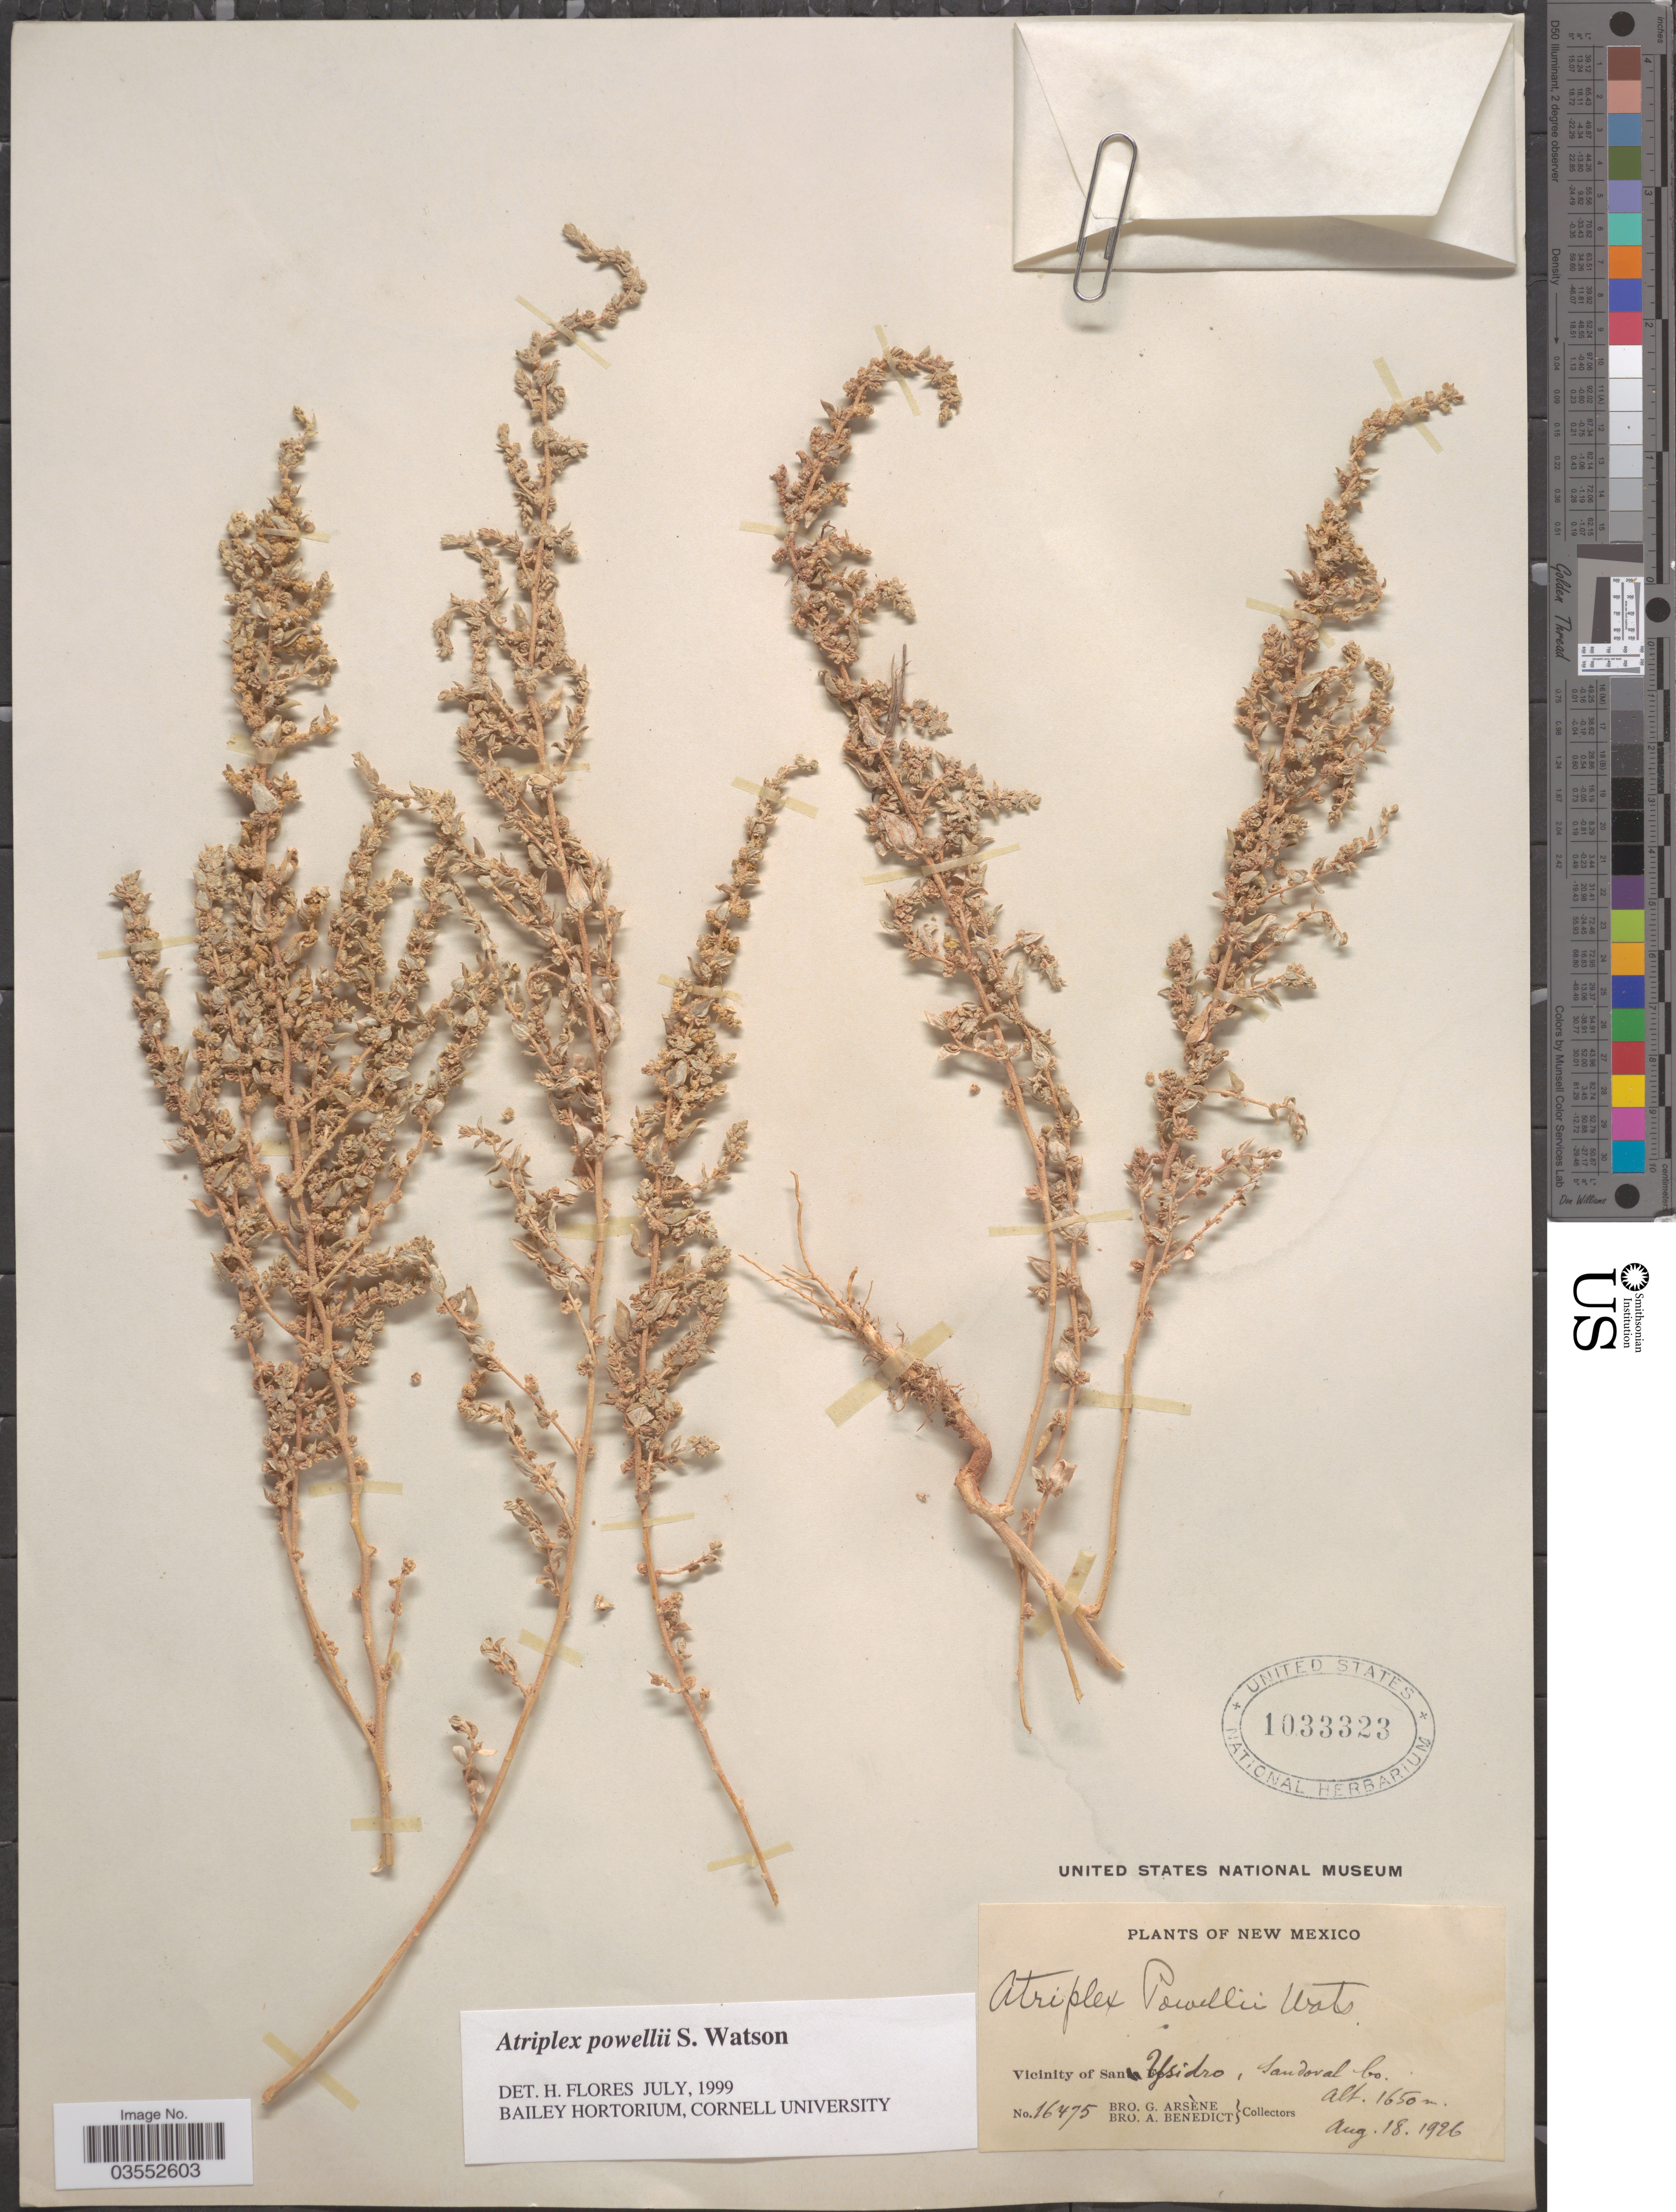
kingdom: Plantae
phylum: Tracheophyta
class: Magnoliopsida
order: Caryophyllales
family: Amaranthaceae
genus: Atriplex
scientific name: Atriplex powellii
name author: S. Watson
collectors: Bro. G. Arsène & Bro. A. Benedict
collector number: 16475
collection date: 1926-08-18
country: United States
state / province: New Mexico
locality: Vicinity of San Ysidro, Sandoval Co.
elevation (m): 1650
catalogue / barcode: US 1033323